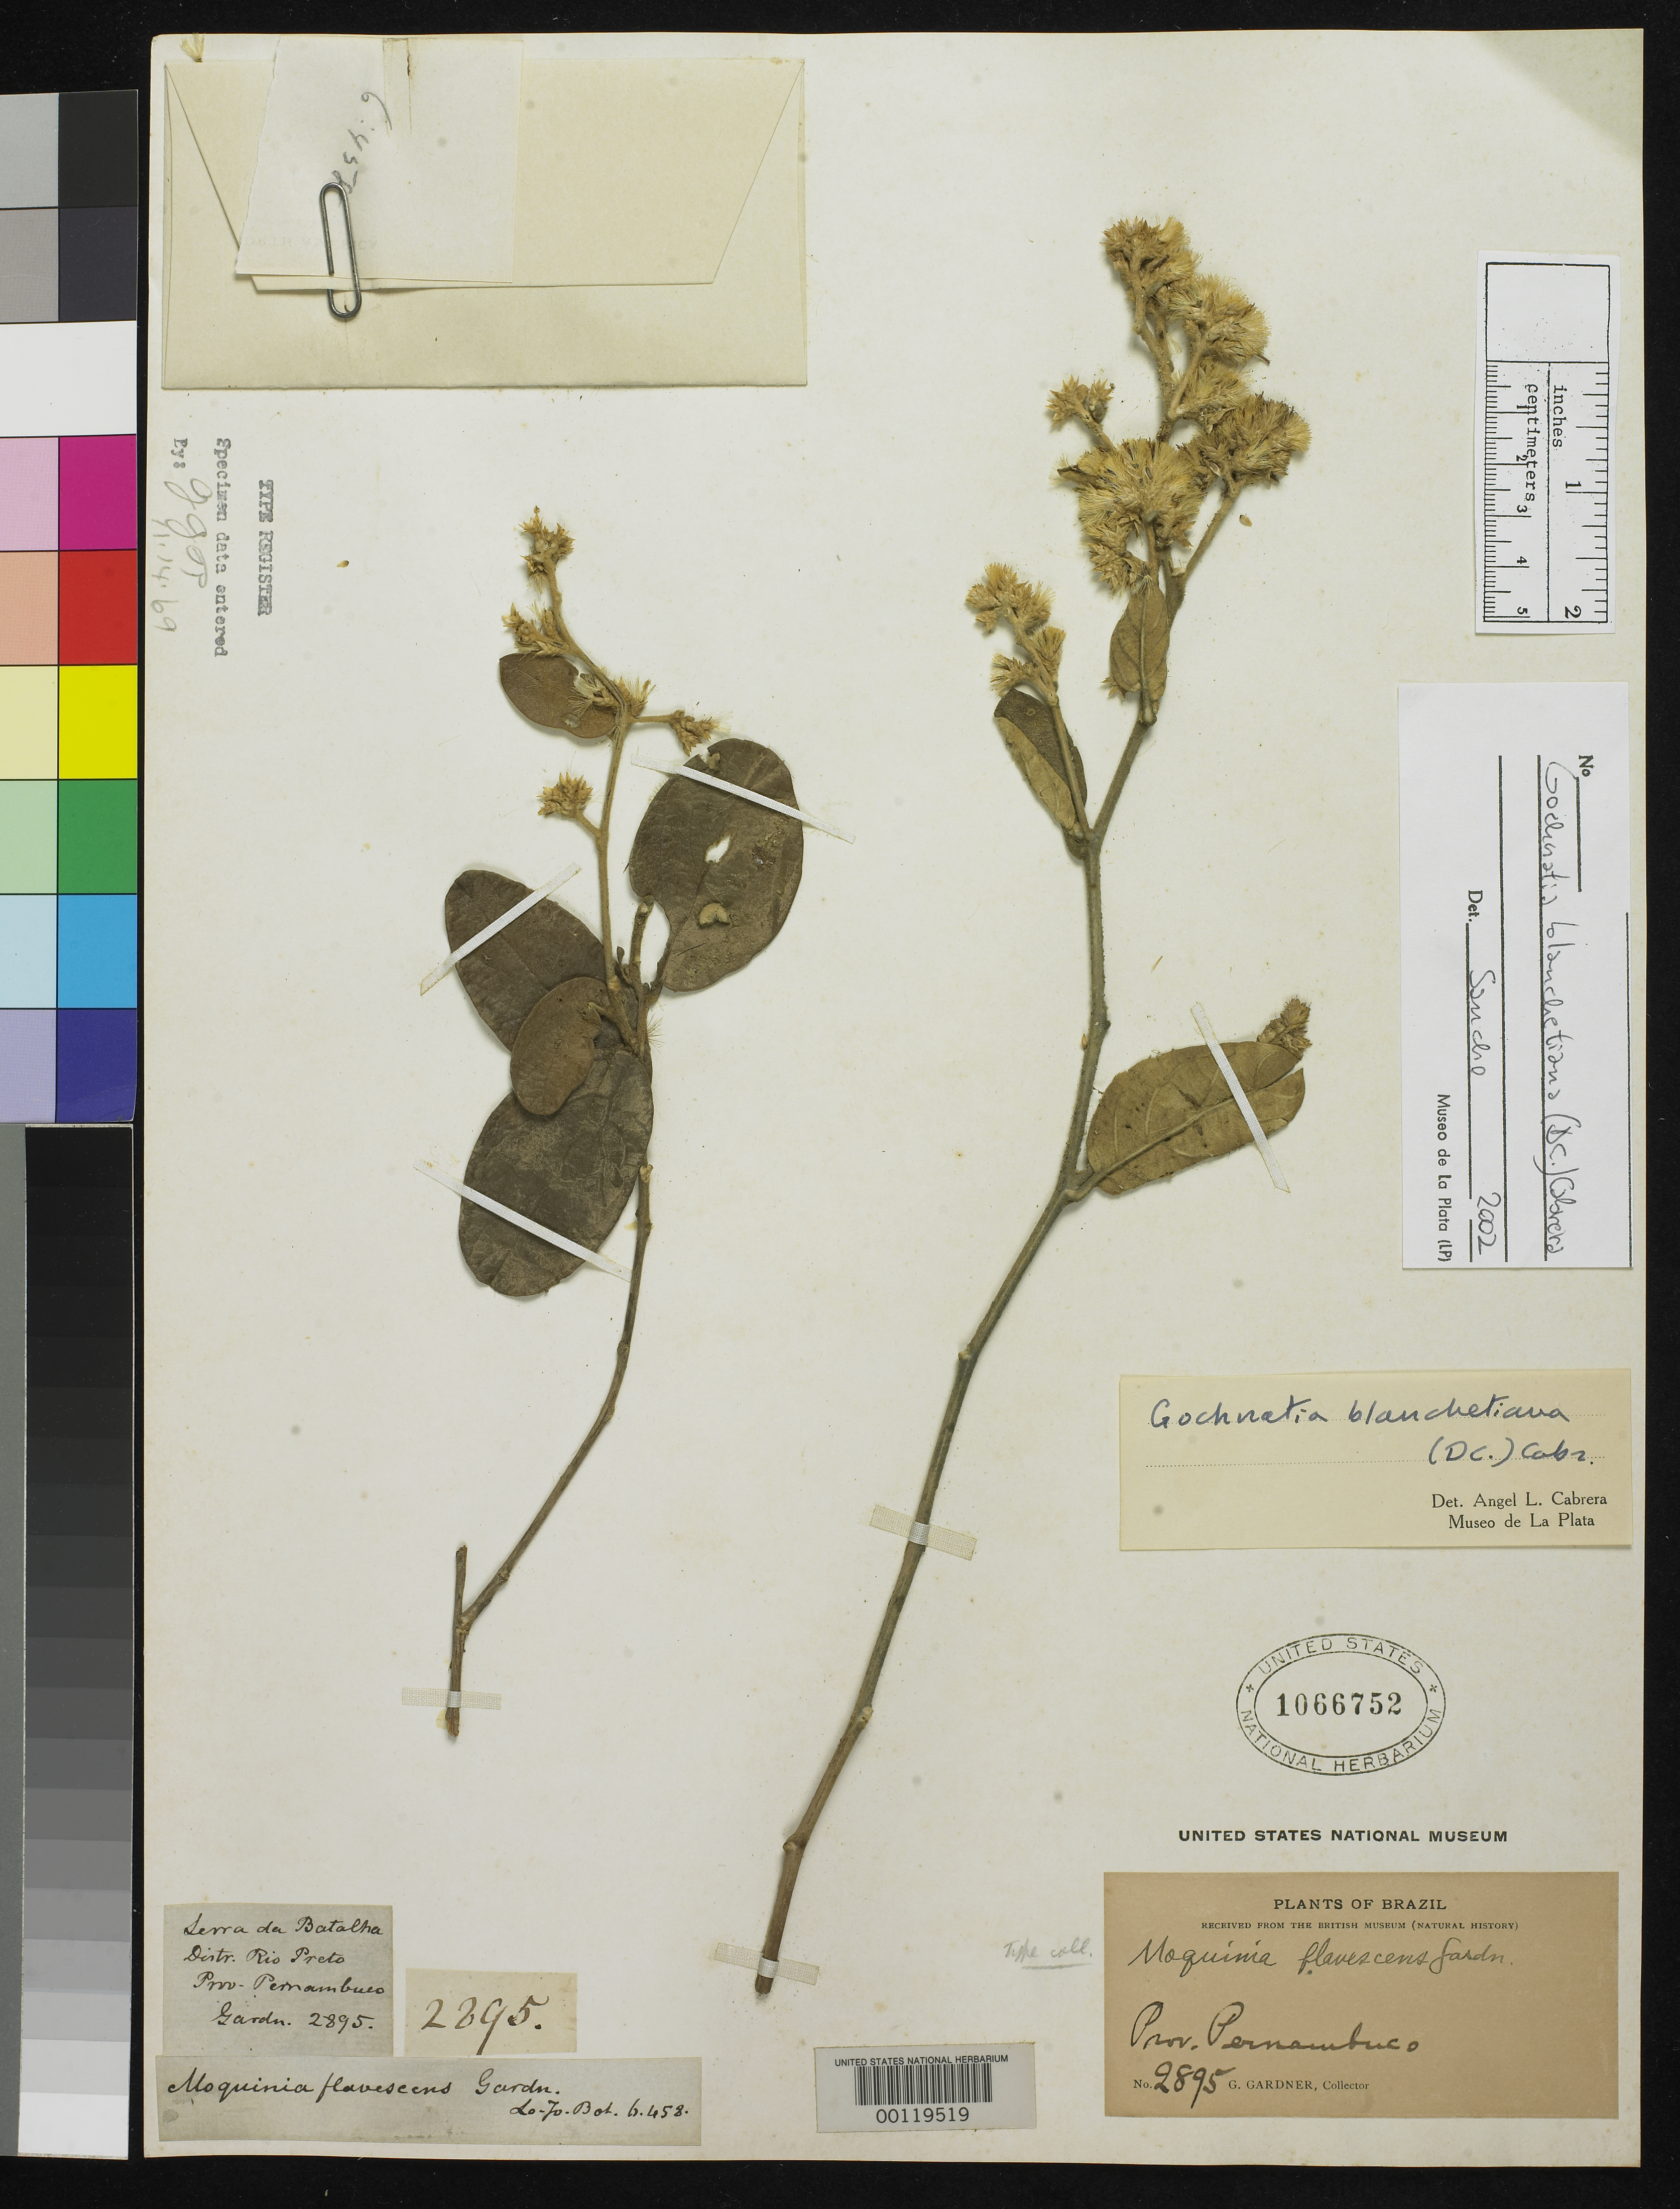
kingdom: Plantae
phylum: Tracheophyta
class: Magnoliopsida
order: Asterales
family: Asteraceae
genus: Moquinia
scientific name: Moquinia flavescens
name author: Gardner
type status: Isotype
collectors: G. Gardner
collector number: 2895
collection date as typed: Oct 1839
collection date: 1839-10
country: Brazil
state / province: Pernambuco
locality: Rio Preto, Serra de Batalha.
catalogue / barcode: US 1066752